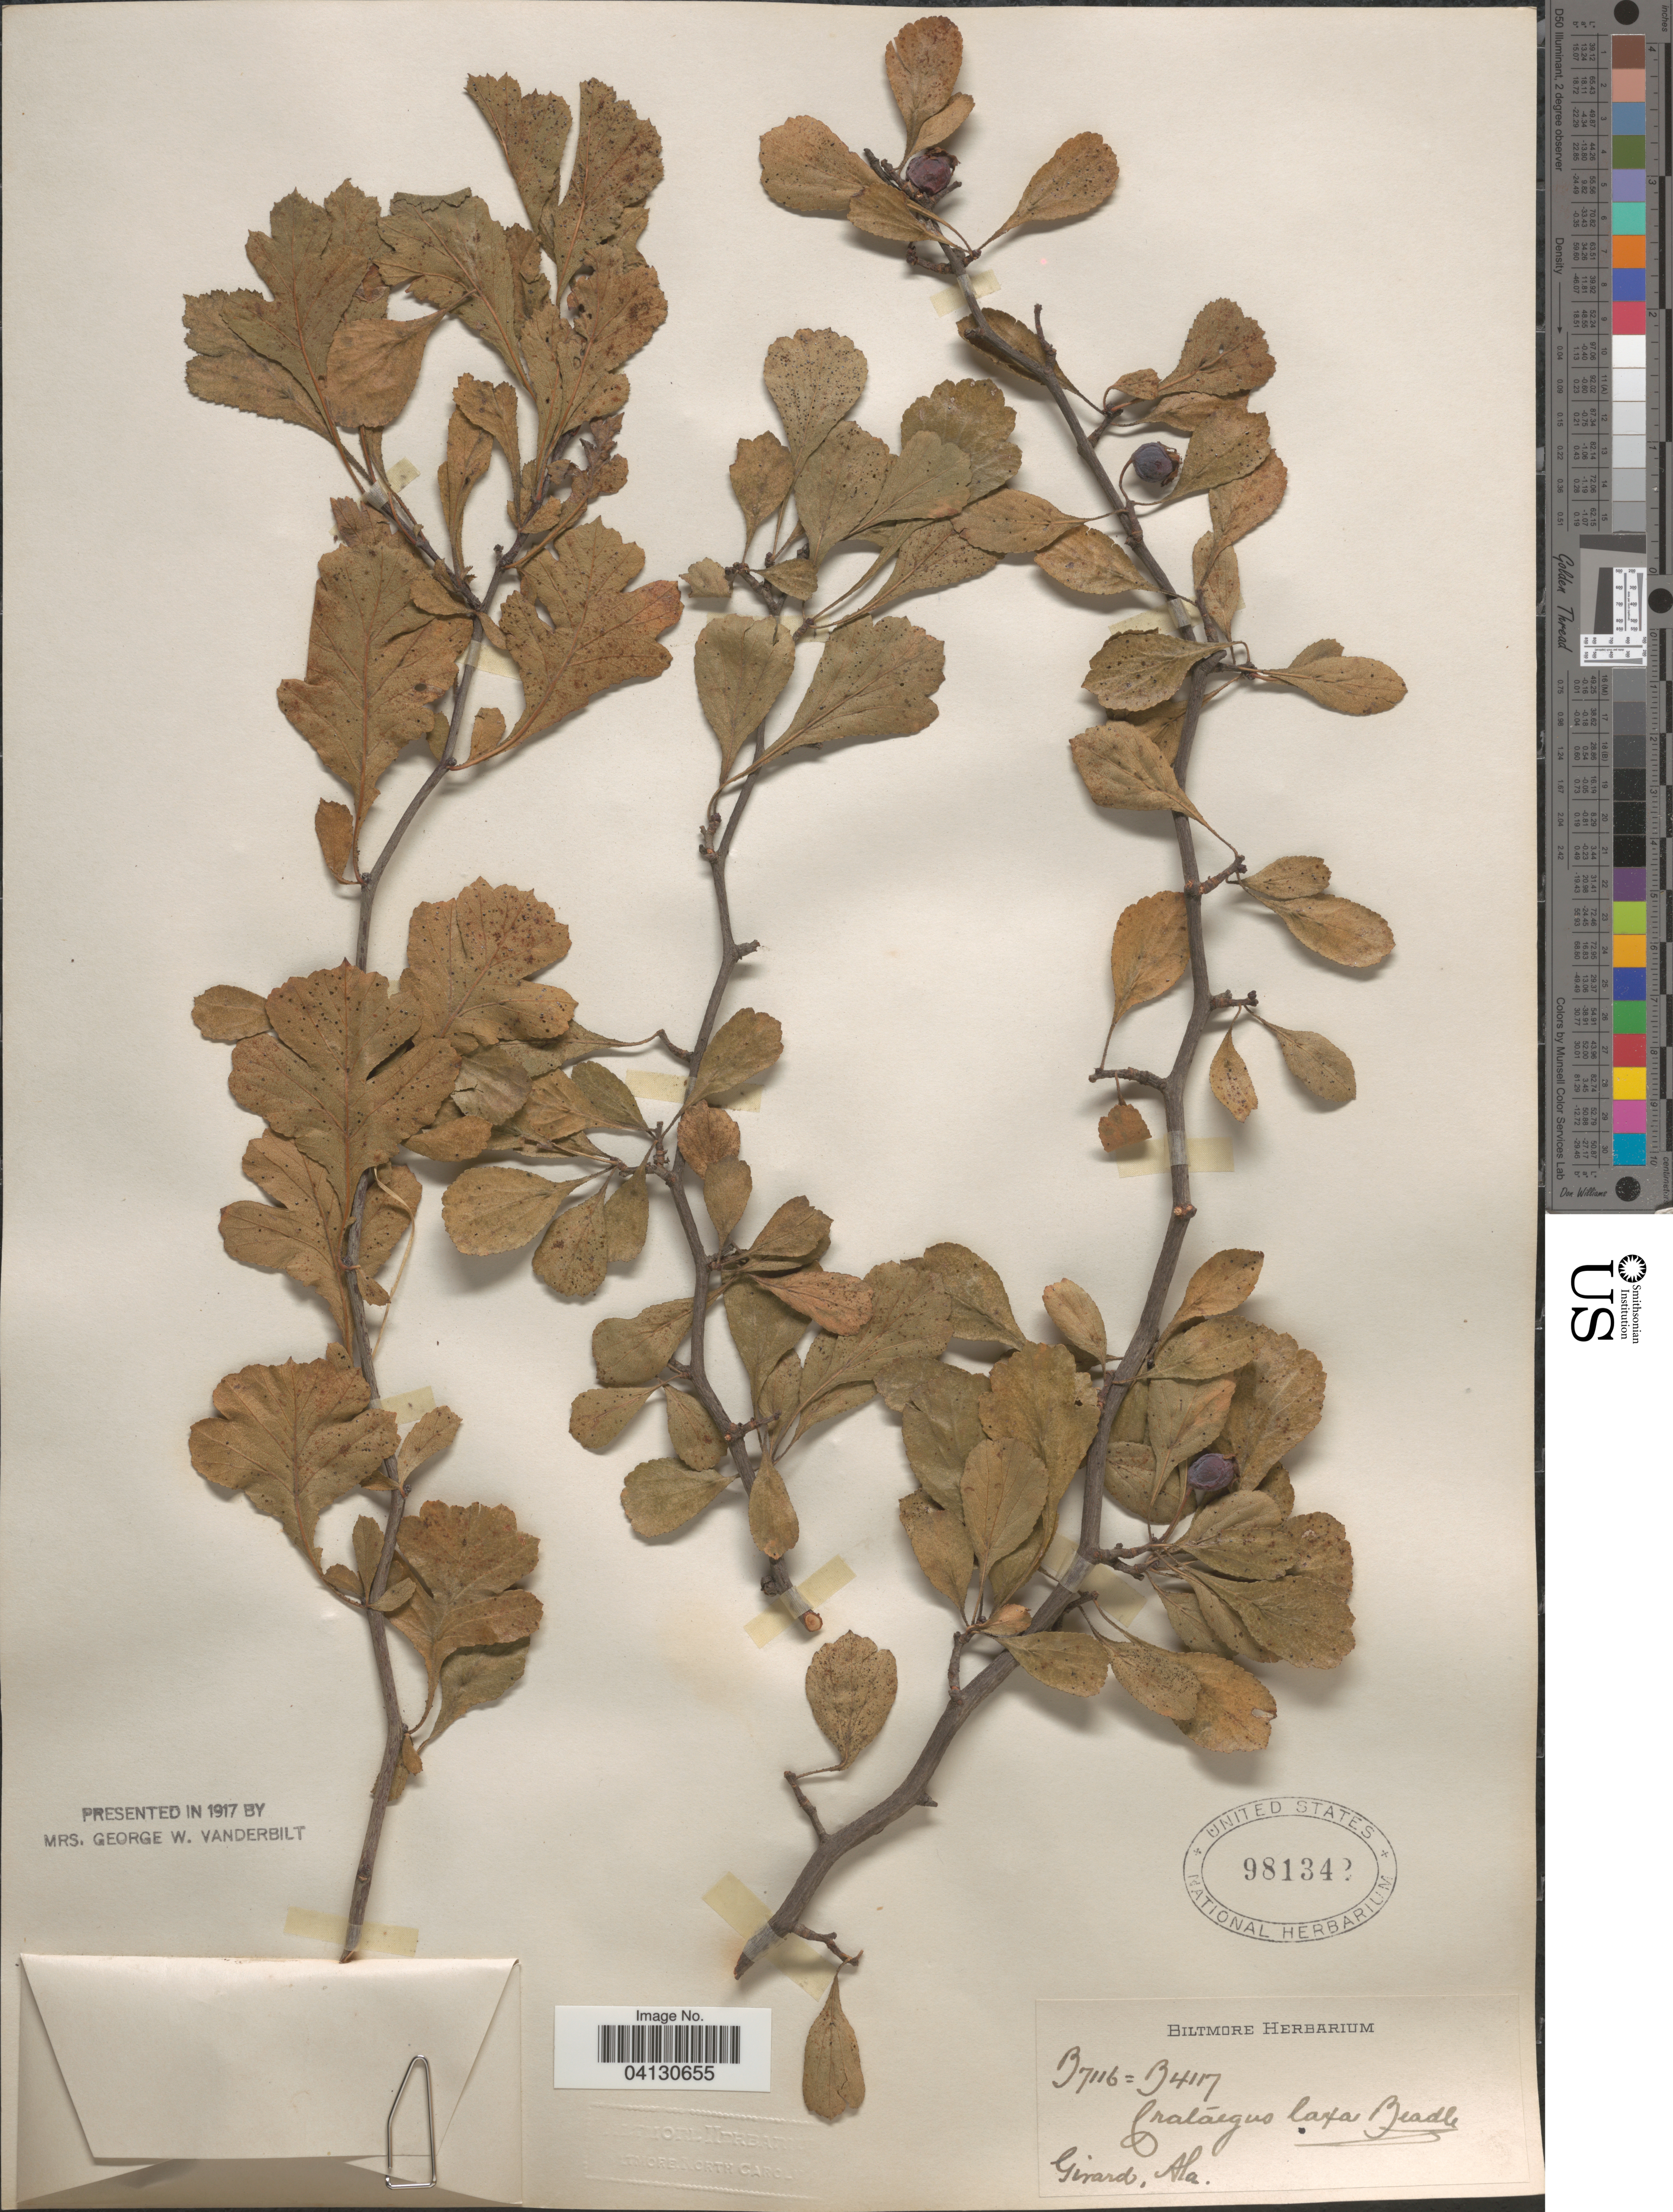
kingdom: Plantae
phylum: Tracheophyta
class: Magnoliopsida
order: Rosales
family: Rosaceae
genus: Crataegus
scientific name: Crataegus laxa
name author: Beadle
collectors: ex herb. Biltmore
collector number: B7116=B4117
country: United States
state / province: Alabama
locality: Girard.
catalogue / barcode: US 981342